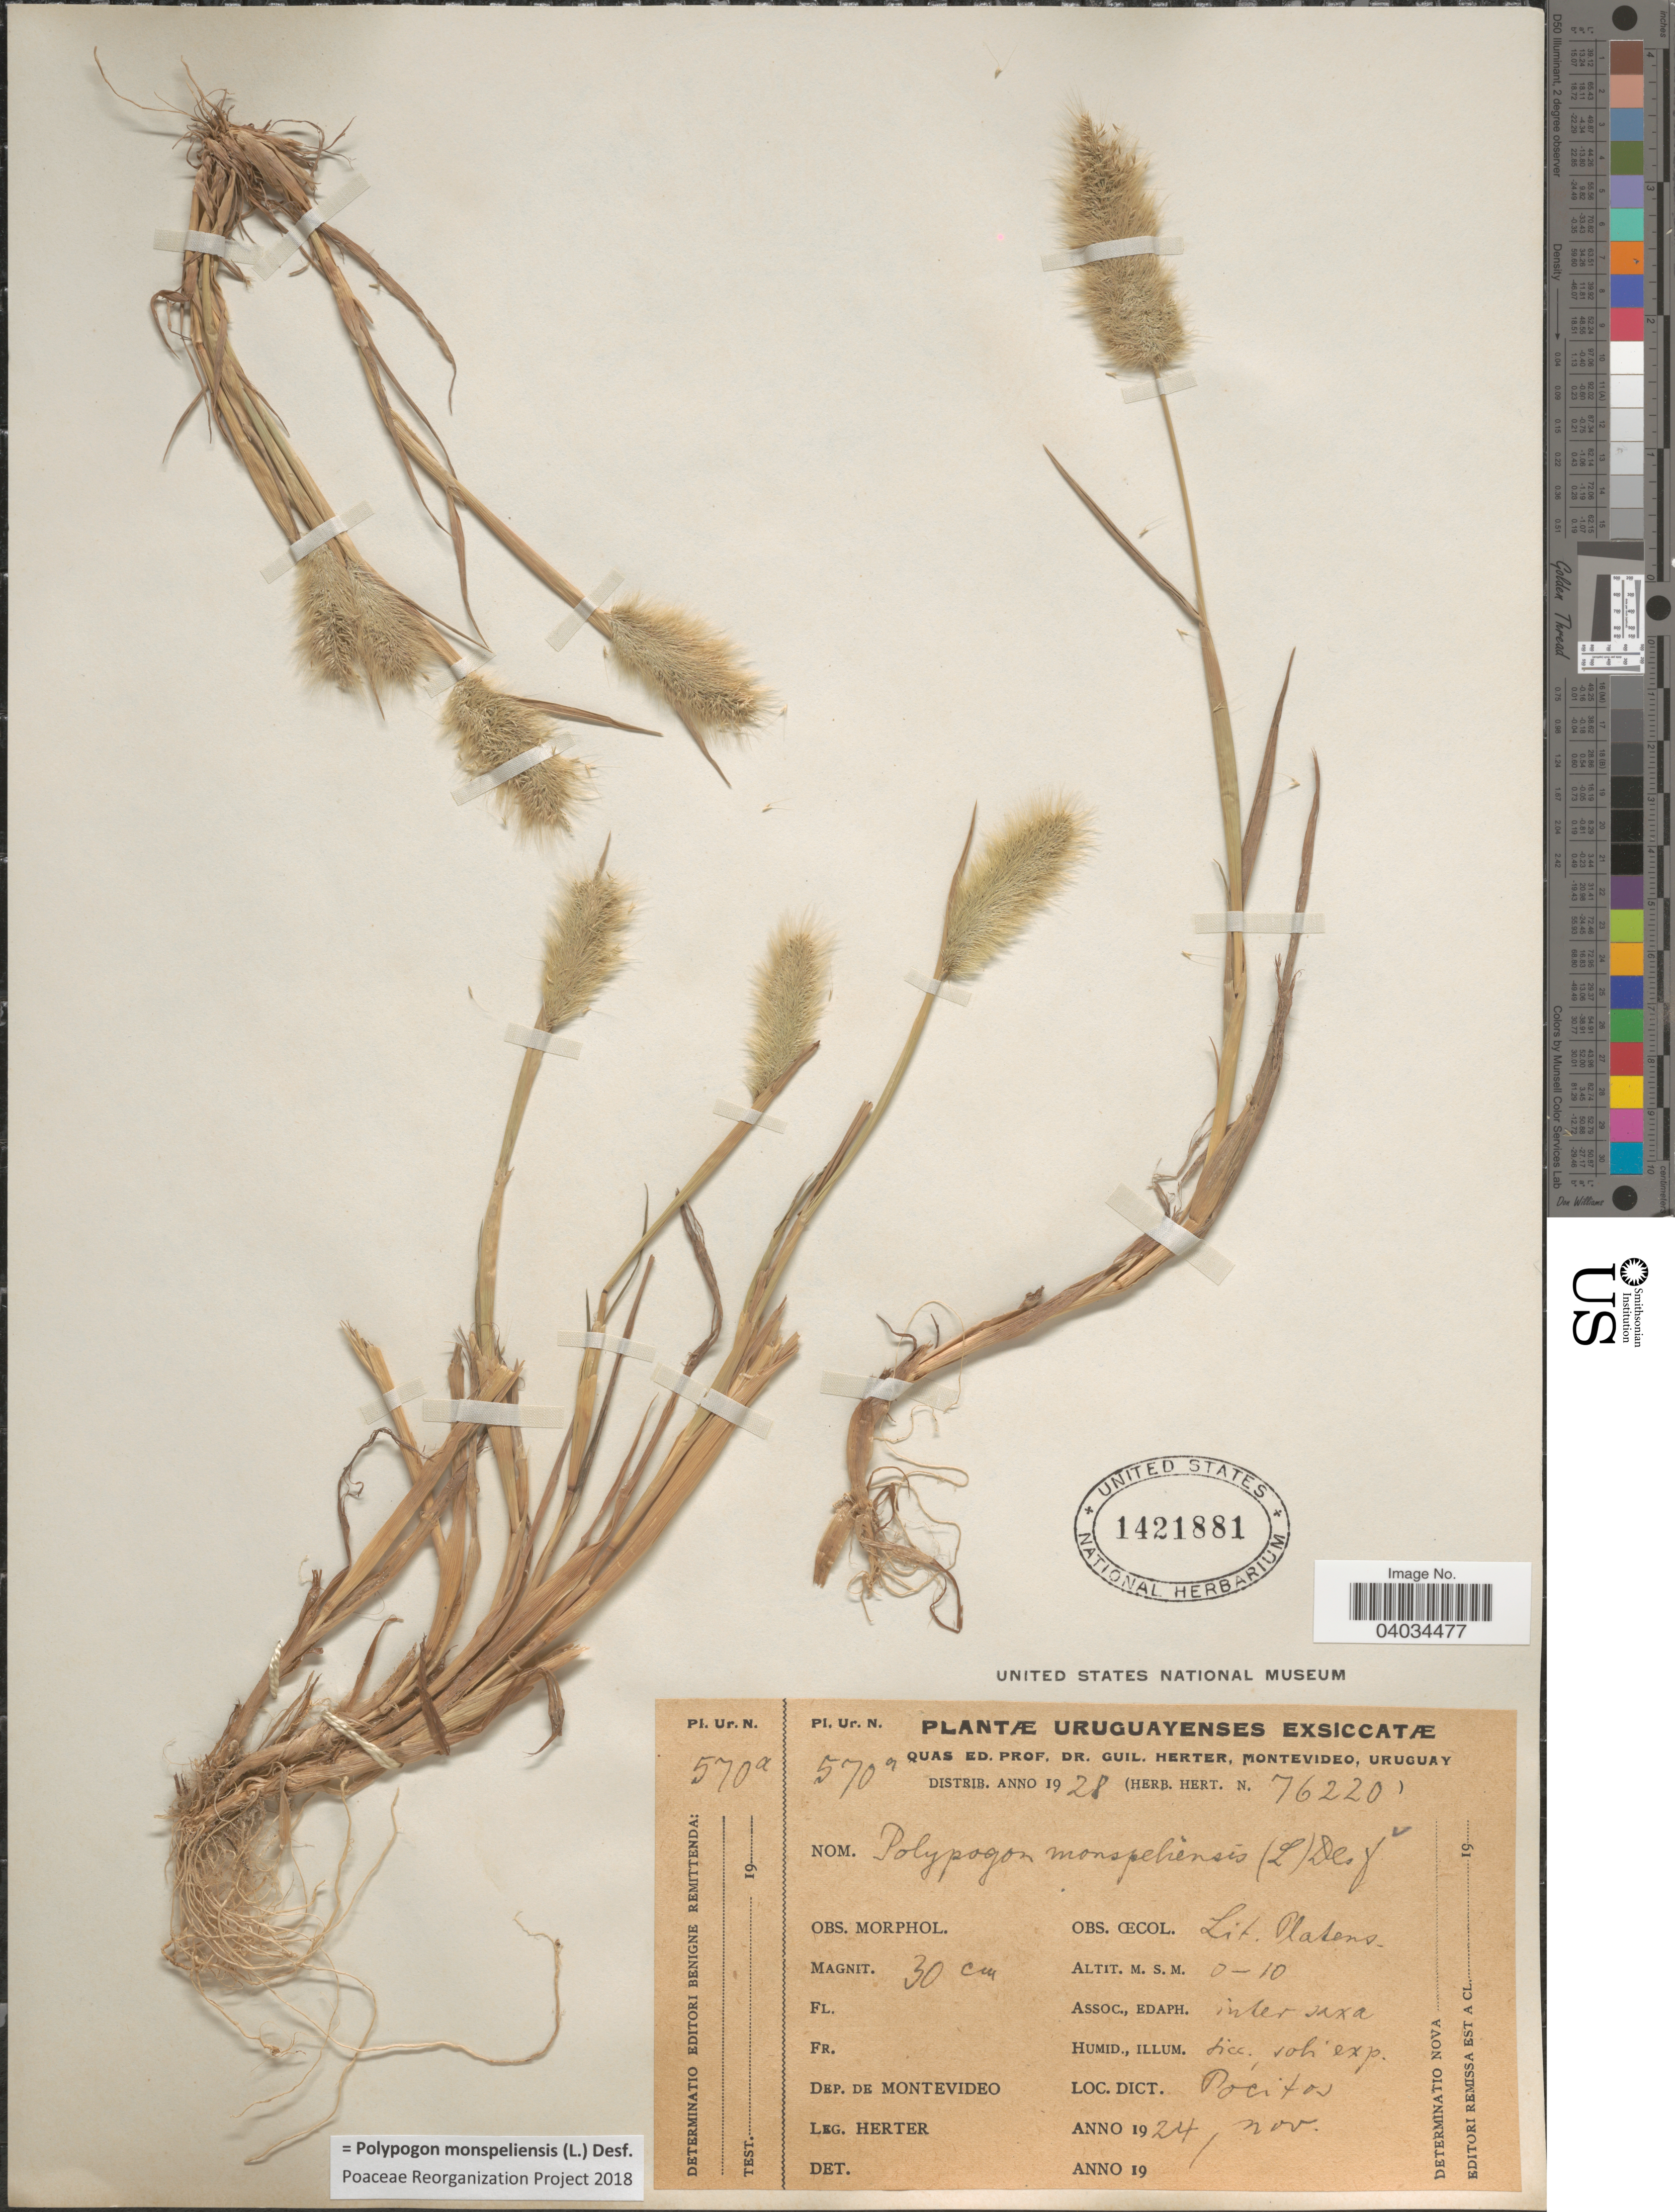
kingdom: Plantae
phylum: Tracheophyta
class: Liliopsida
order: Poales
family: Poaceae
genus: Polypogon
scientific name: Polypogon monspeliensis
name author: (L.) Desf.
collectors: G. Herter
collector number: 76220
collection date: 1924-11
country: Uruguay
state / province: Montevideo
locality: Dep. de Montevideo. Pocitos.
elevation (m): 0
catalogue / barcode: US 1421881